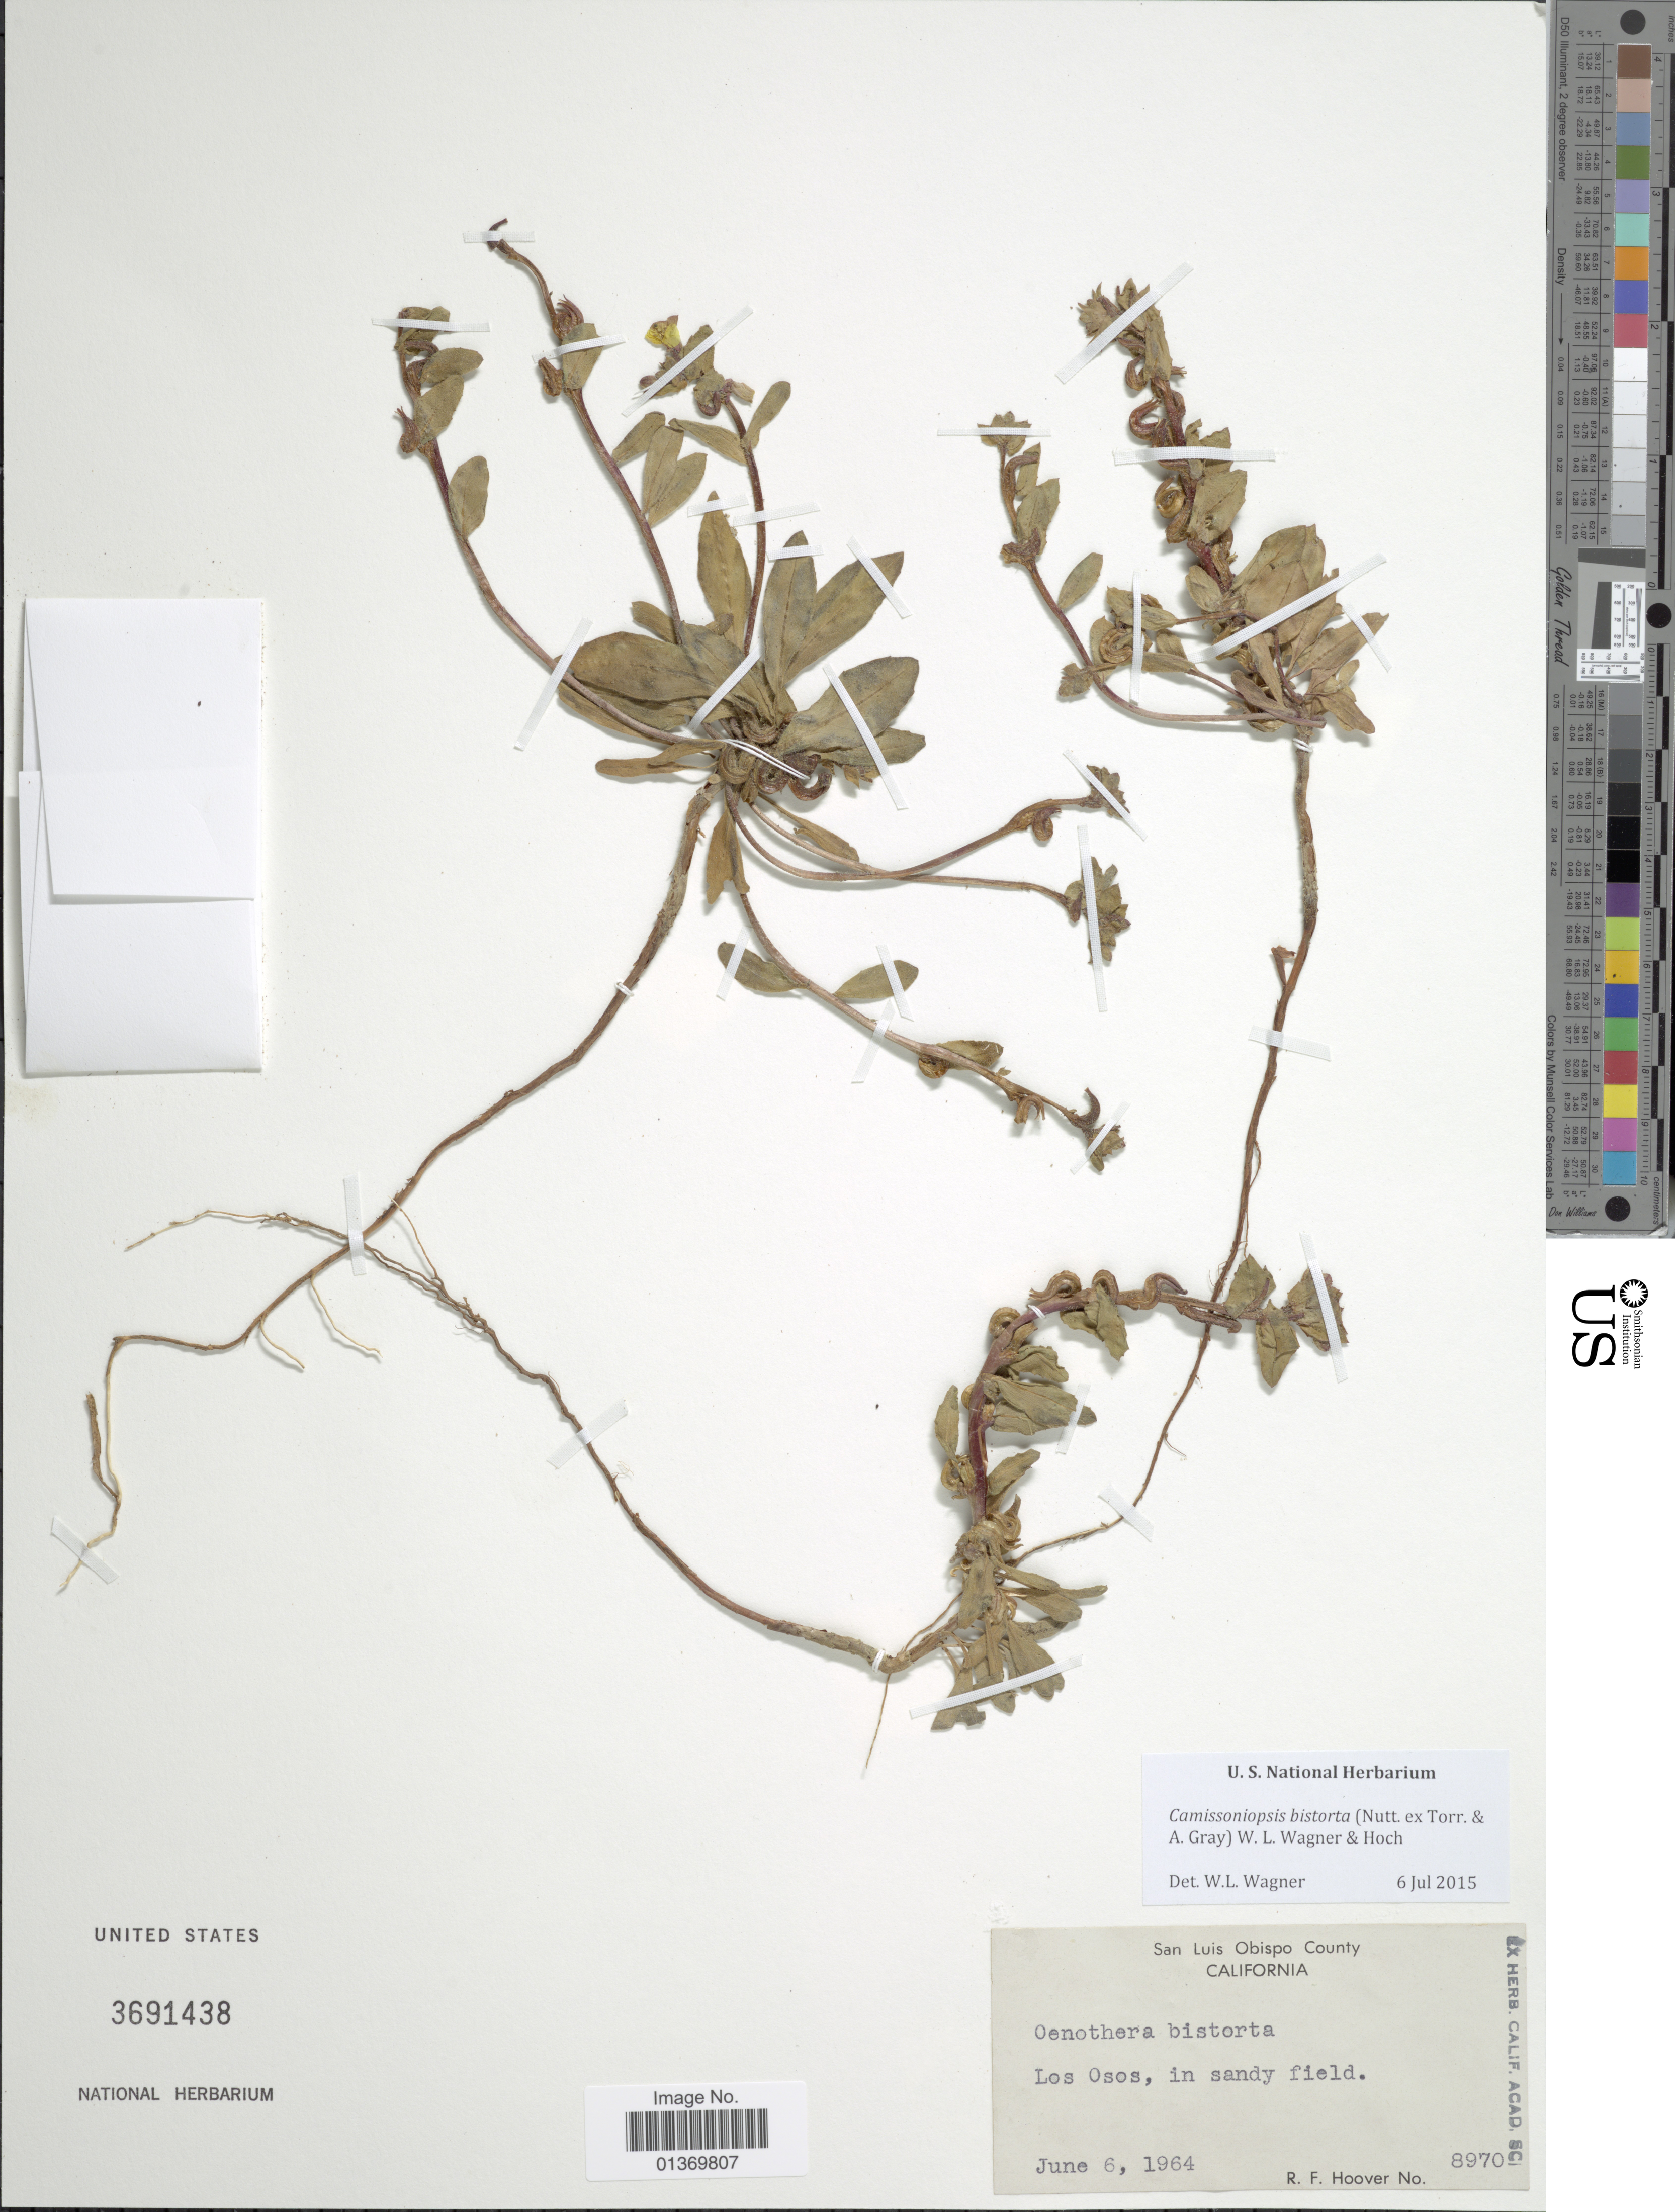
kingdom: Plantae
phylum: Tracheophyta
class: Magnoliopsida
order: Myrtales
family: Onagraceae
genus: Camissoniopsis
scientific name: Camissoniopsis bistorta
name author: (Nutt. ex Torr. & A. Gray) W.L. Wagner & Hoch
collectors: R. F. Hoover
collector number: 8970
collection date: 1964-06-06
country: United States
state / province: California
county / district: San Luis Obispo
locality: San Luis Obispo County, Los Osos, in sandy field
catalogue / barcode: US 3691438